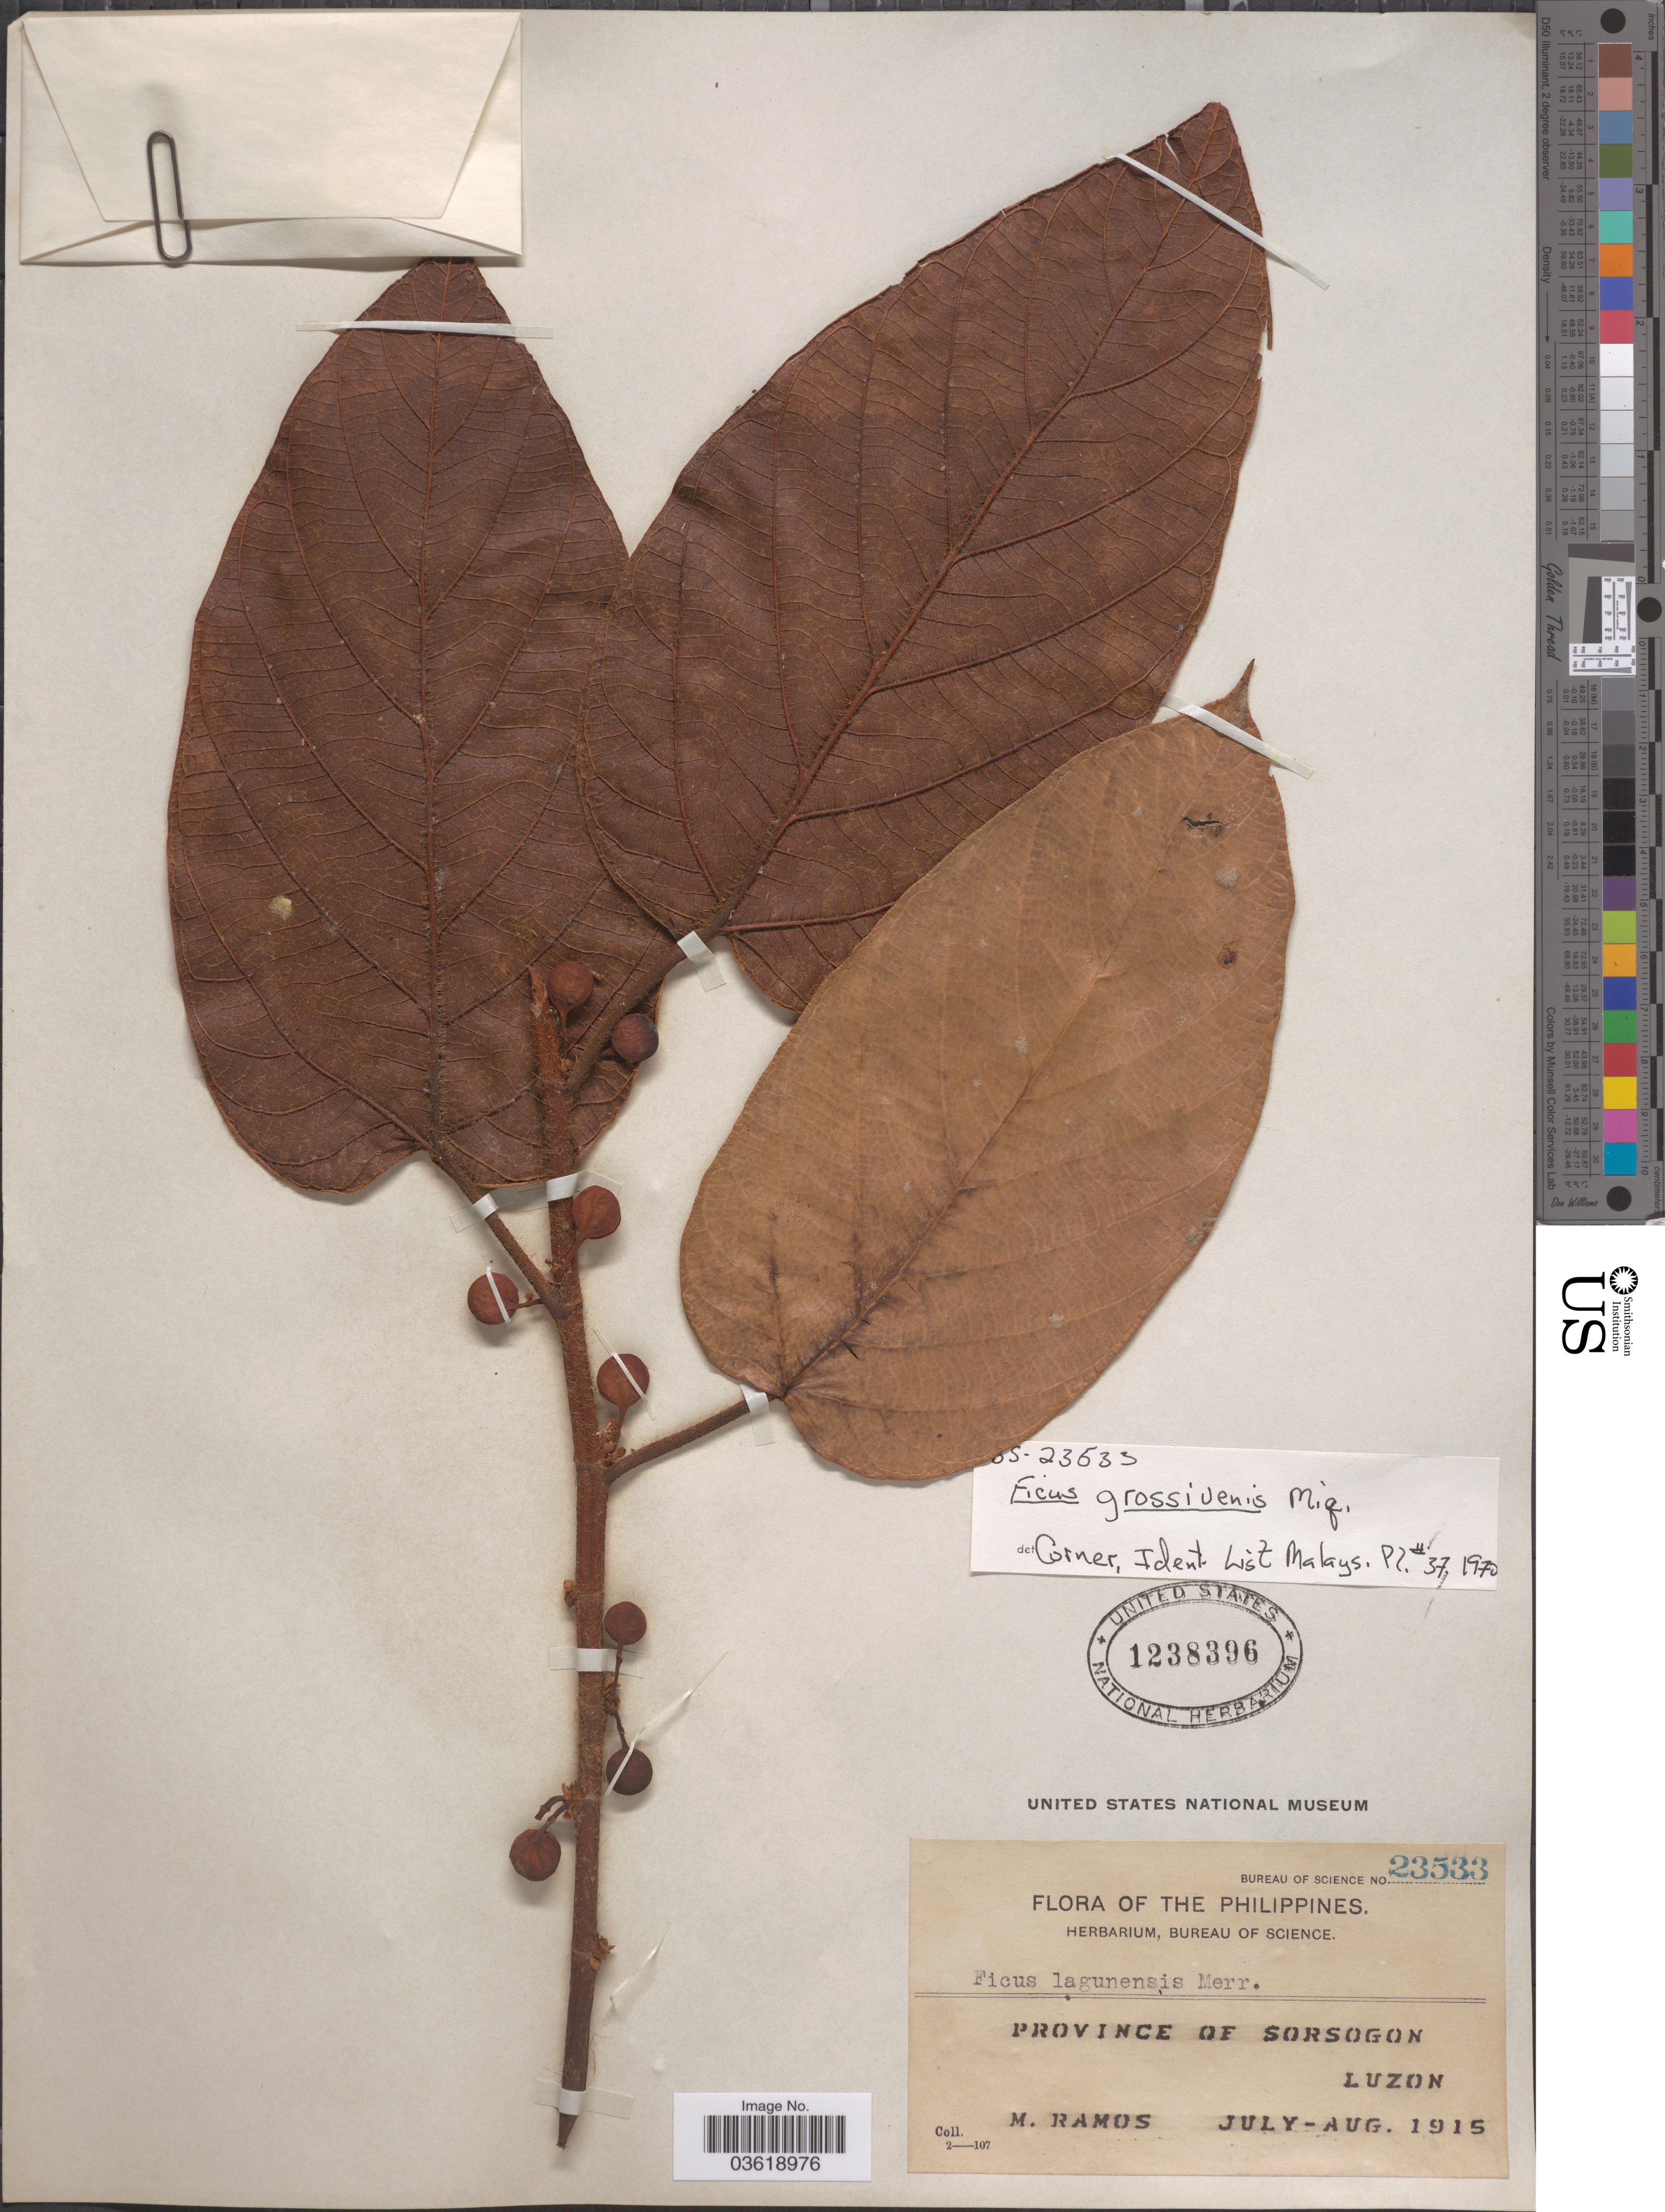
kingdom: Plantae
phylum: Tracheophyta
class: Magnoliopsida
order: Rosales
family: Moraceae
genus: Ficus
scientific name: Ficus grossivenis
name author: Miq.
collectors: M. Ramos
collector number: Bureau of Science 23533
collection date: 1915-07/1915-08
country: Philippines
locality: Province of Sorsogon. Luzon.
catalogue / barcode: US 1238396